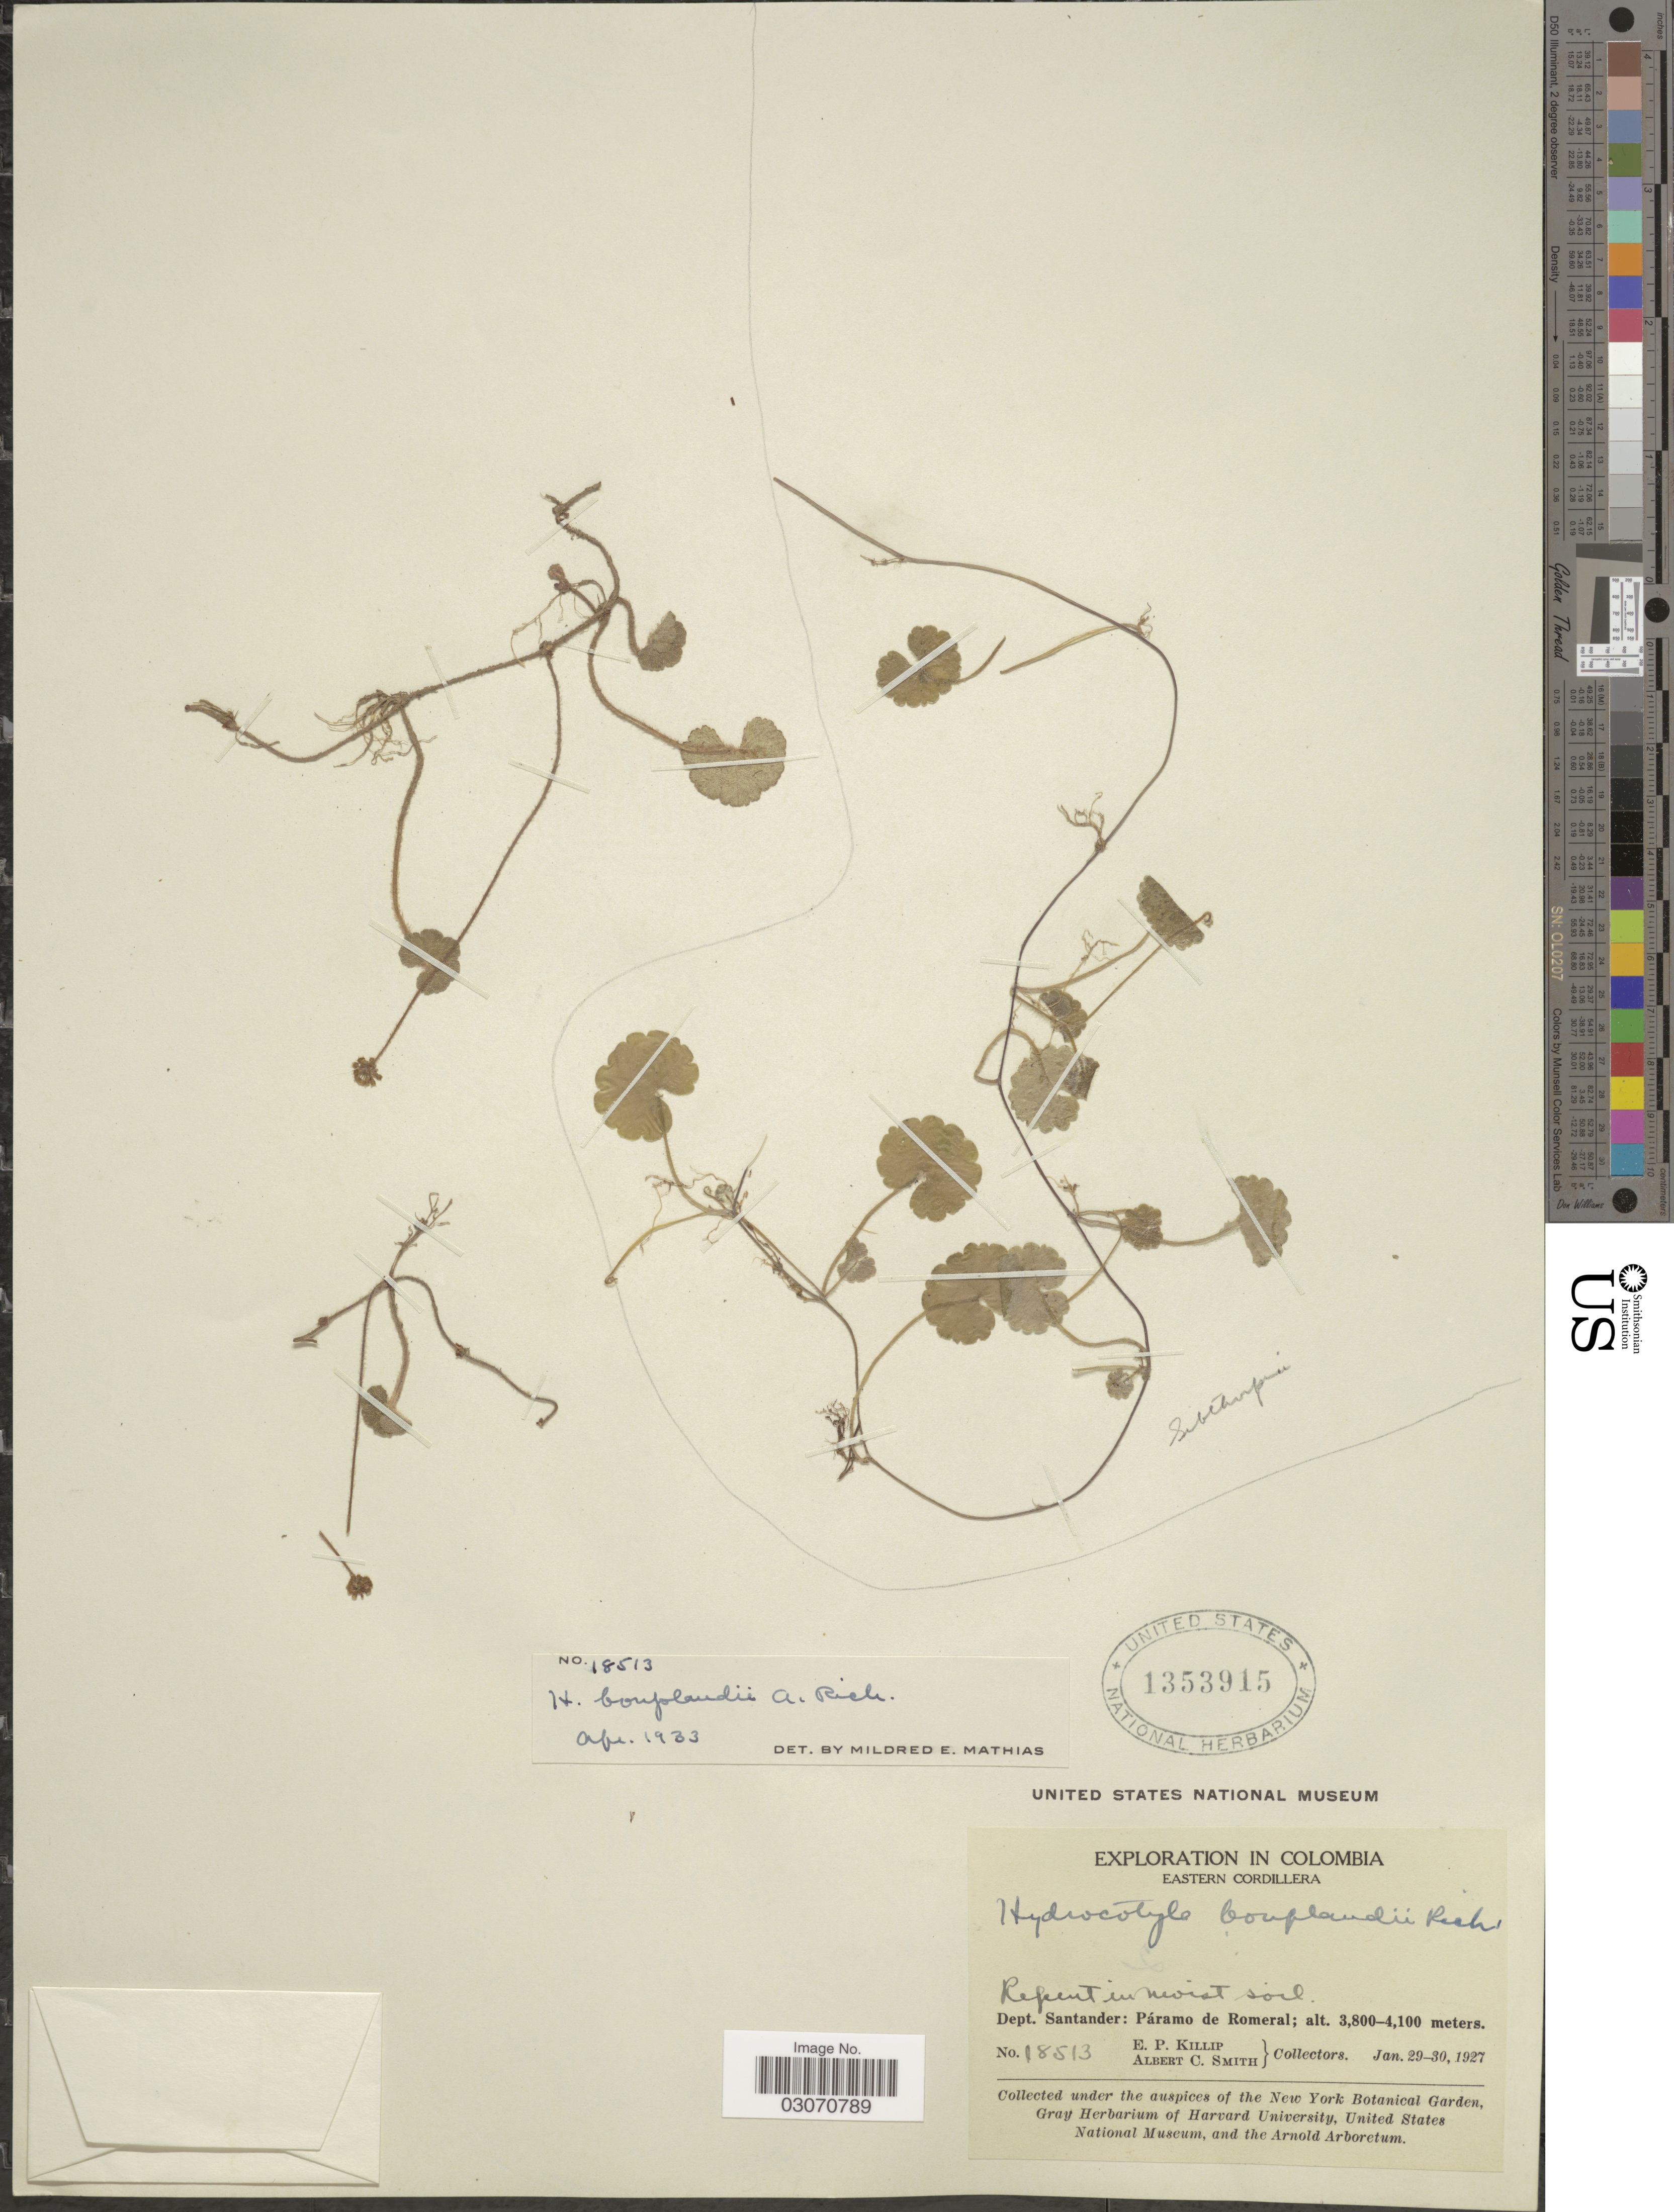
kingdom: Plantae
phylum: Tracheophyta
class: Magnoliopsida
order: Apiales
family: Araliaceae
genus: Hydrocotyle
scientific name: Hydrocotyle bonplandii var. bonplandii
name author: A. Rich.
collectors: E. P. Killip & A. C. Smith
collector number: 18513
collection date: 1927-01-29/1927-01-30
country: Colombia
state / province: Santander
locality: Eastern Cordillera. Dept. Santander: Páramo de Romeral.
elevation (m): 3800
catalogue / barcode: US 1353915